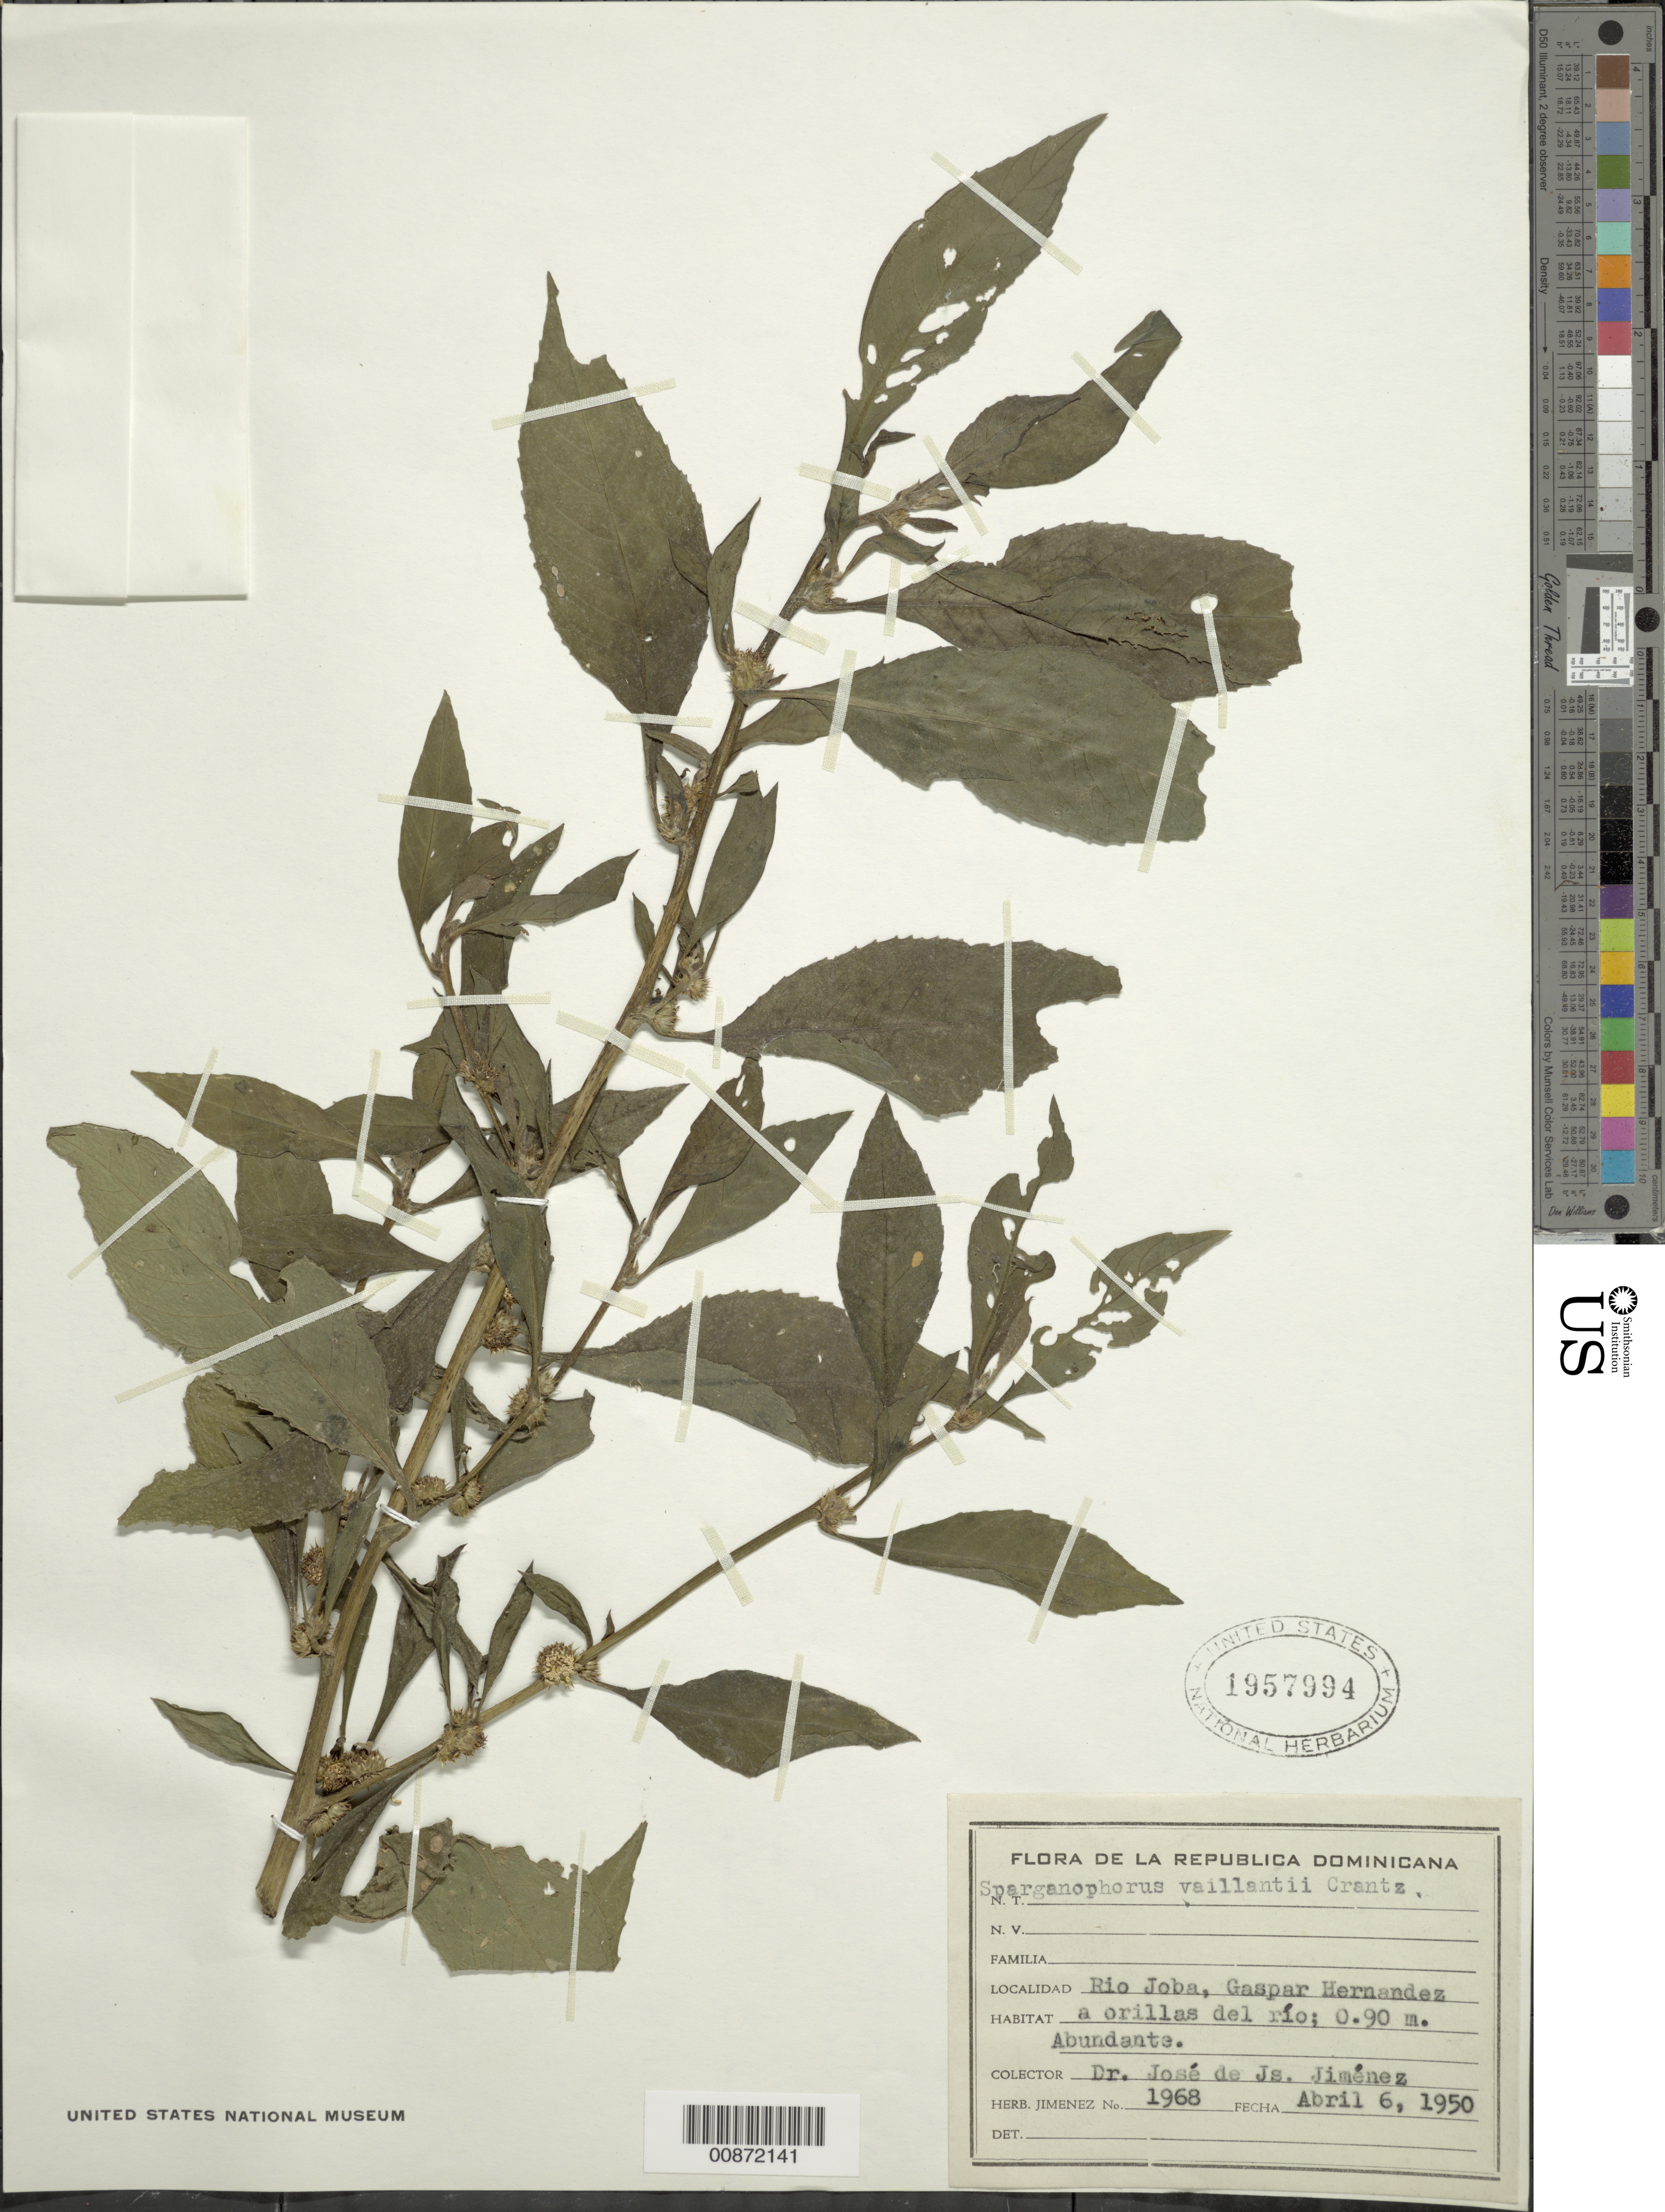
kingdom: Plantae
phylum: Tracheophyta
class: Magnoliopsida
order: Asterales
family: Asteraceae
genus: Struchium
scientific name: Struchium sparganophorum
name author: (L.) Kuntze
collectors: J. J. Jiménez Almonte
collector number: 1968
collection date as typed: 06 Apr 1950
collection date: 1950-04-06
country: Dominican Republic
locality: Río Joba, Gaspar Hernandez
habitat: A orillas del río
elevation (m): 0.9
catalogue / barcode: US 1957994